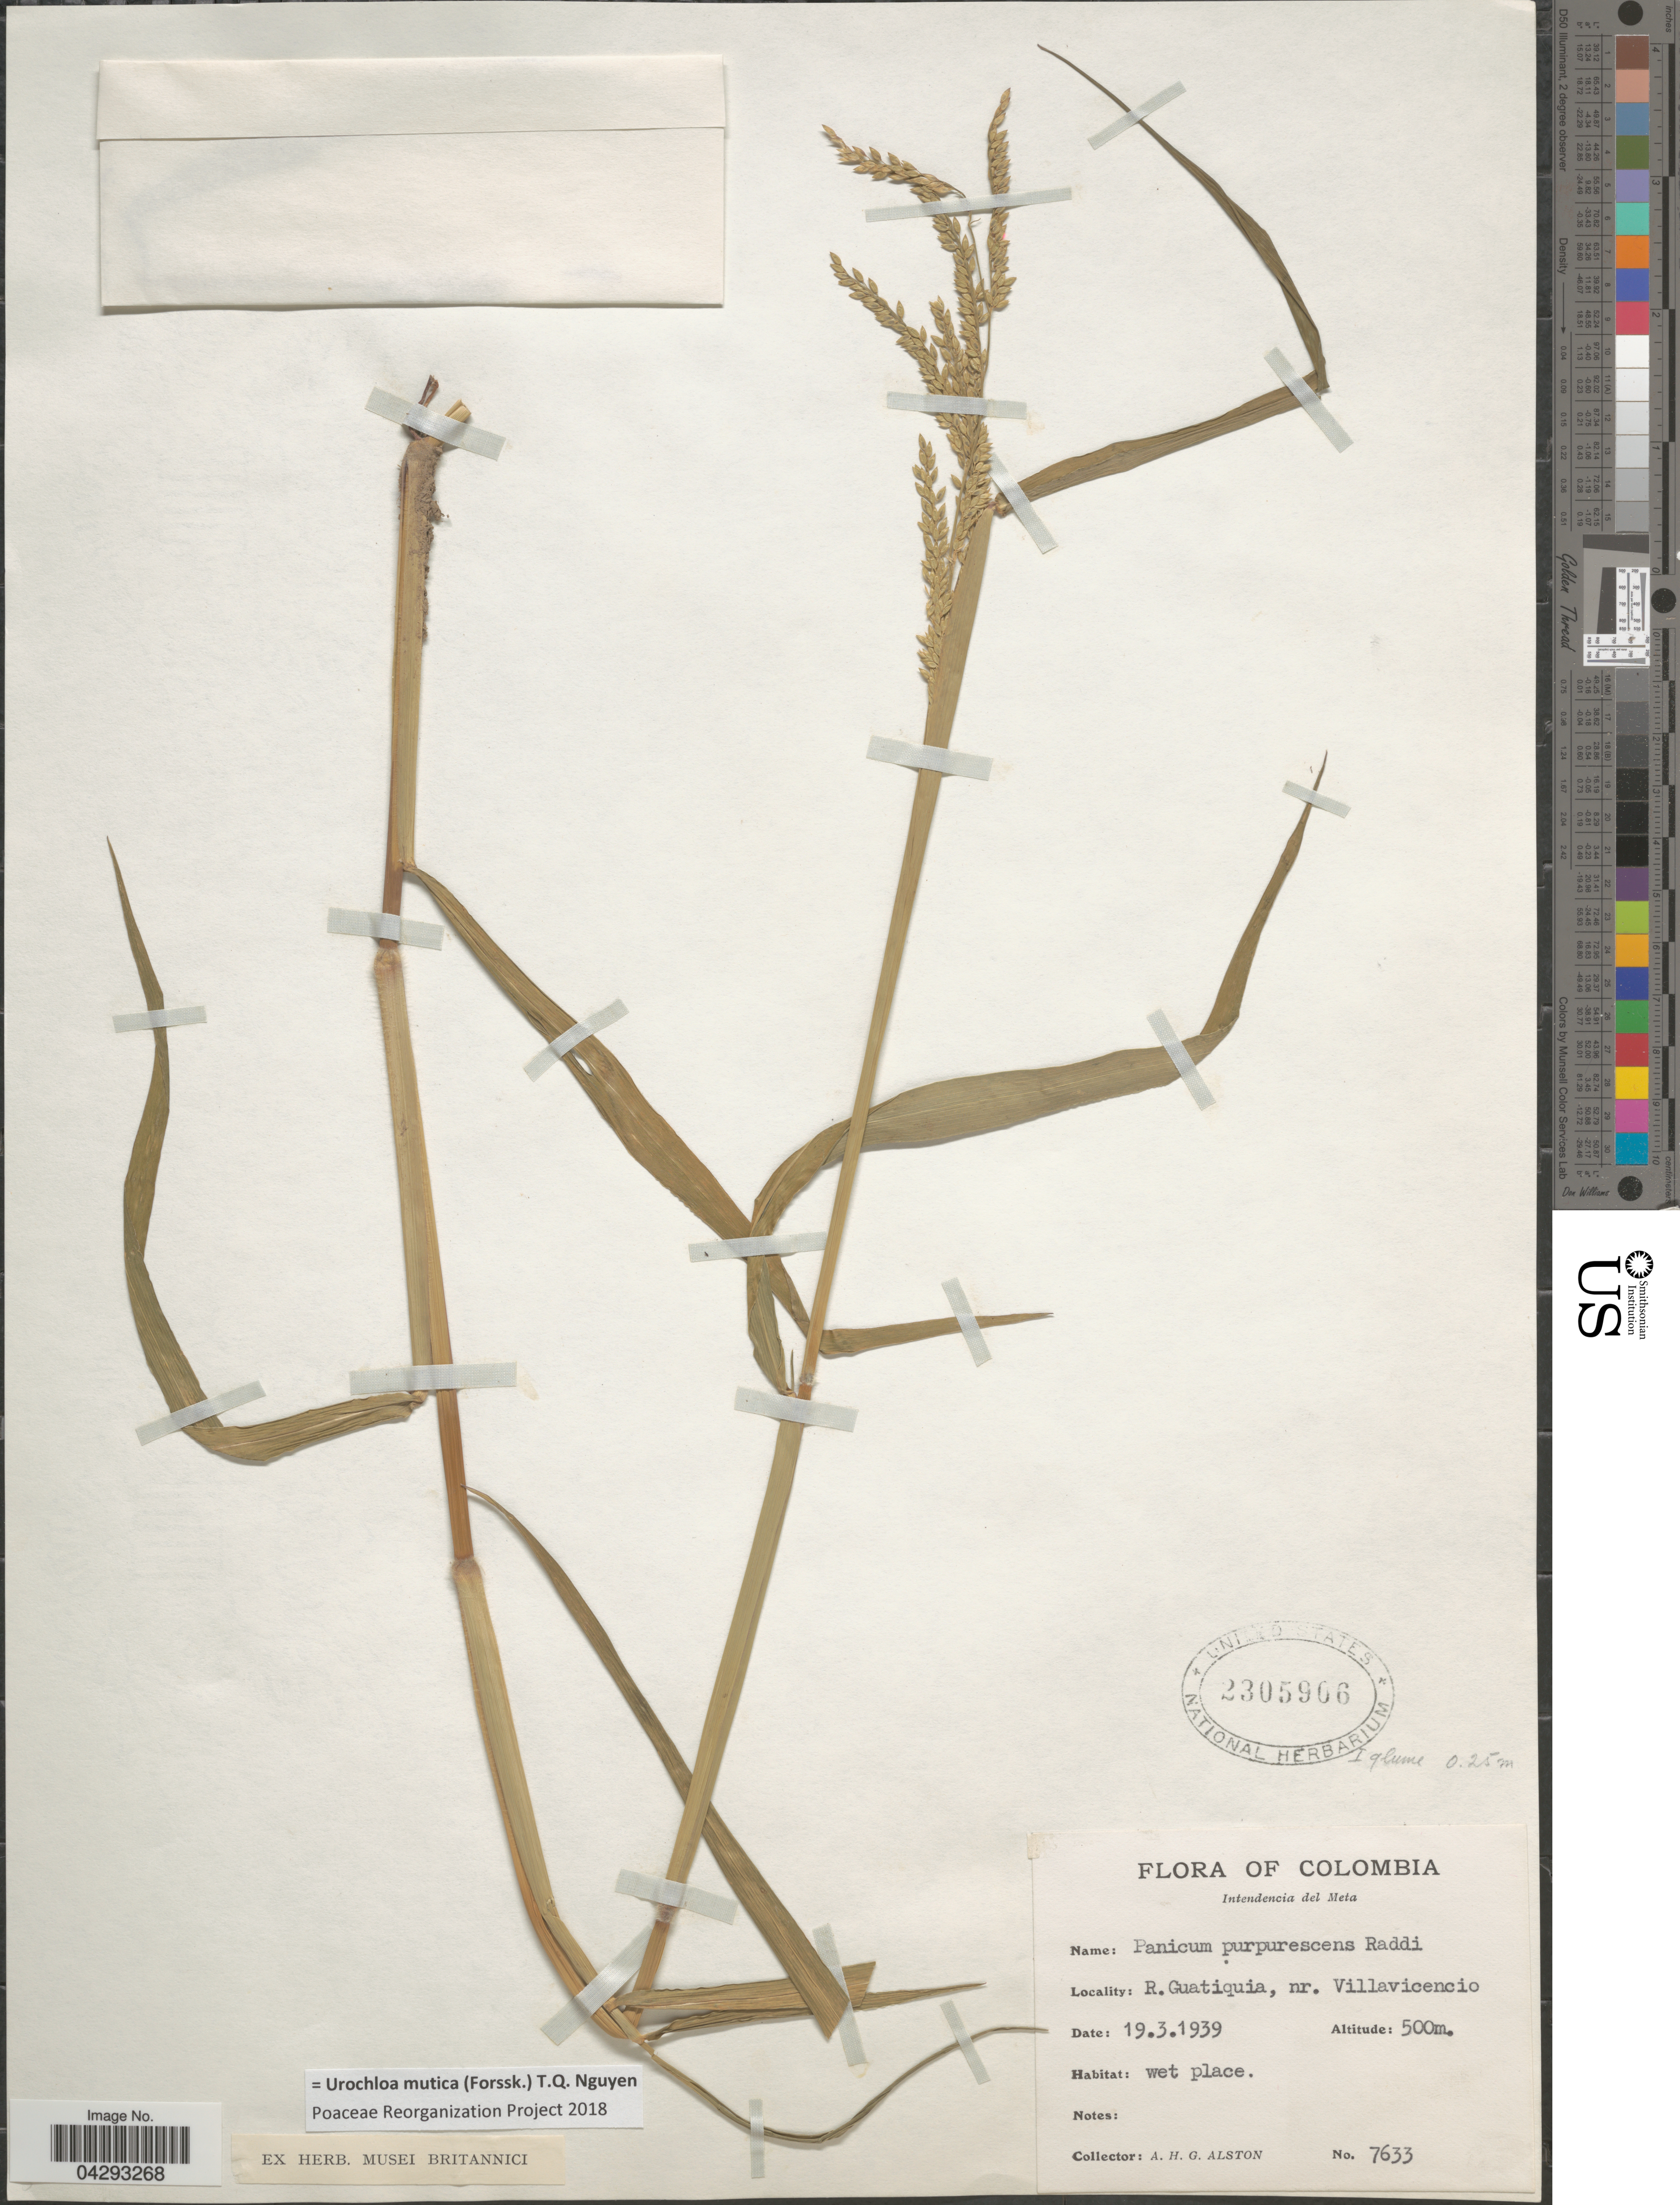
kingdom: Plantae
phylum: Tracheophyta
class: Liliopsida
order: Poales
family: Poaceae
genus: Urochloa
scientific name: Urochloa mutica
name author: (Forssk.) T.Q. Nguyen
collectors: A. H. Alston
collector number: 7633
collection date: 1939-03-19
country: Colombia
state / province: Meta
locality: Intendencia del Meta. R.Guatiquia, nr. Villavicencio.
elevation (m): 500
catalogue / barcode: US 2305906